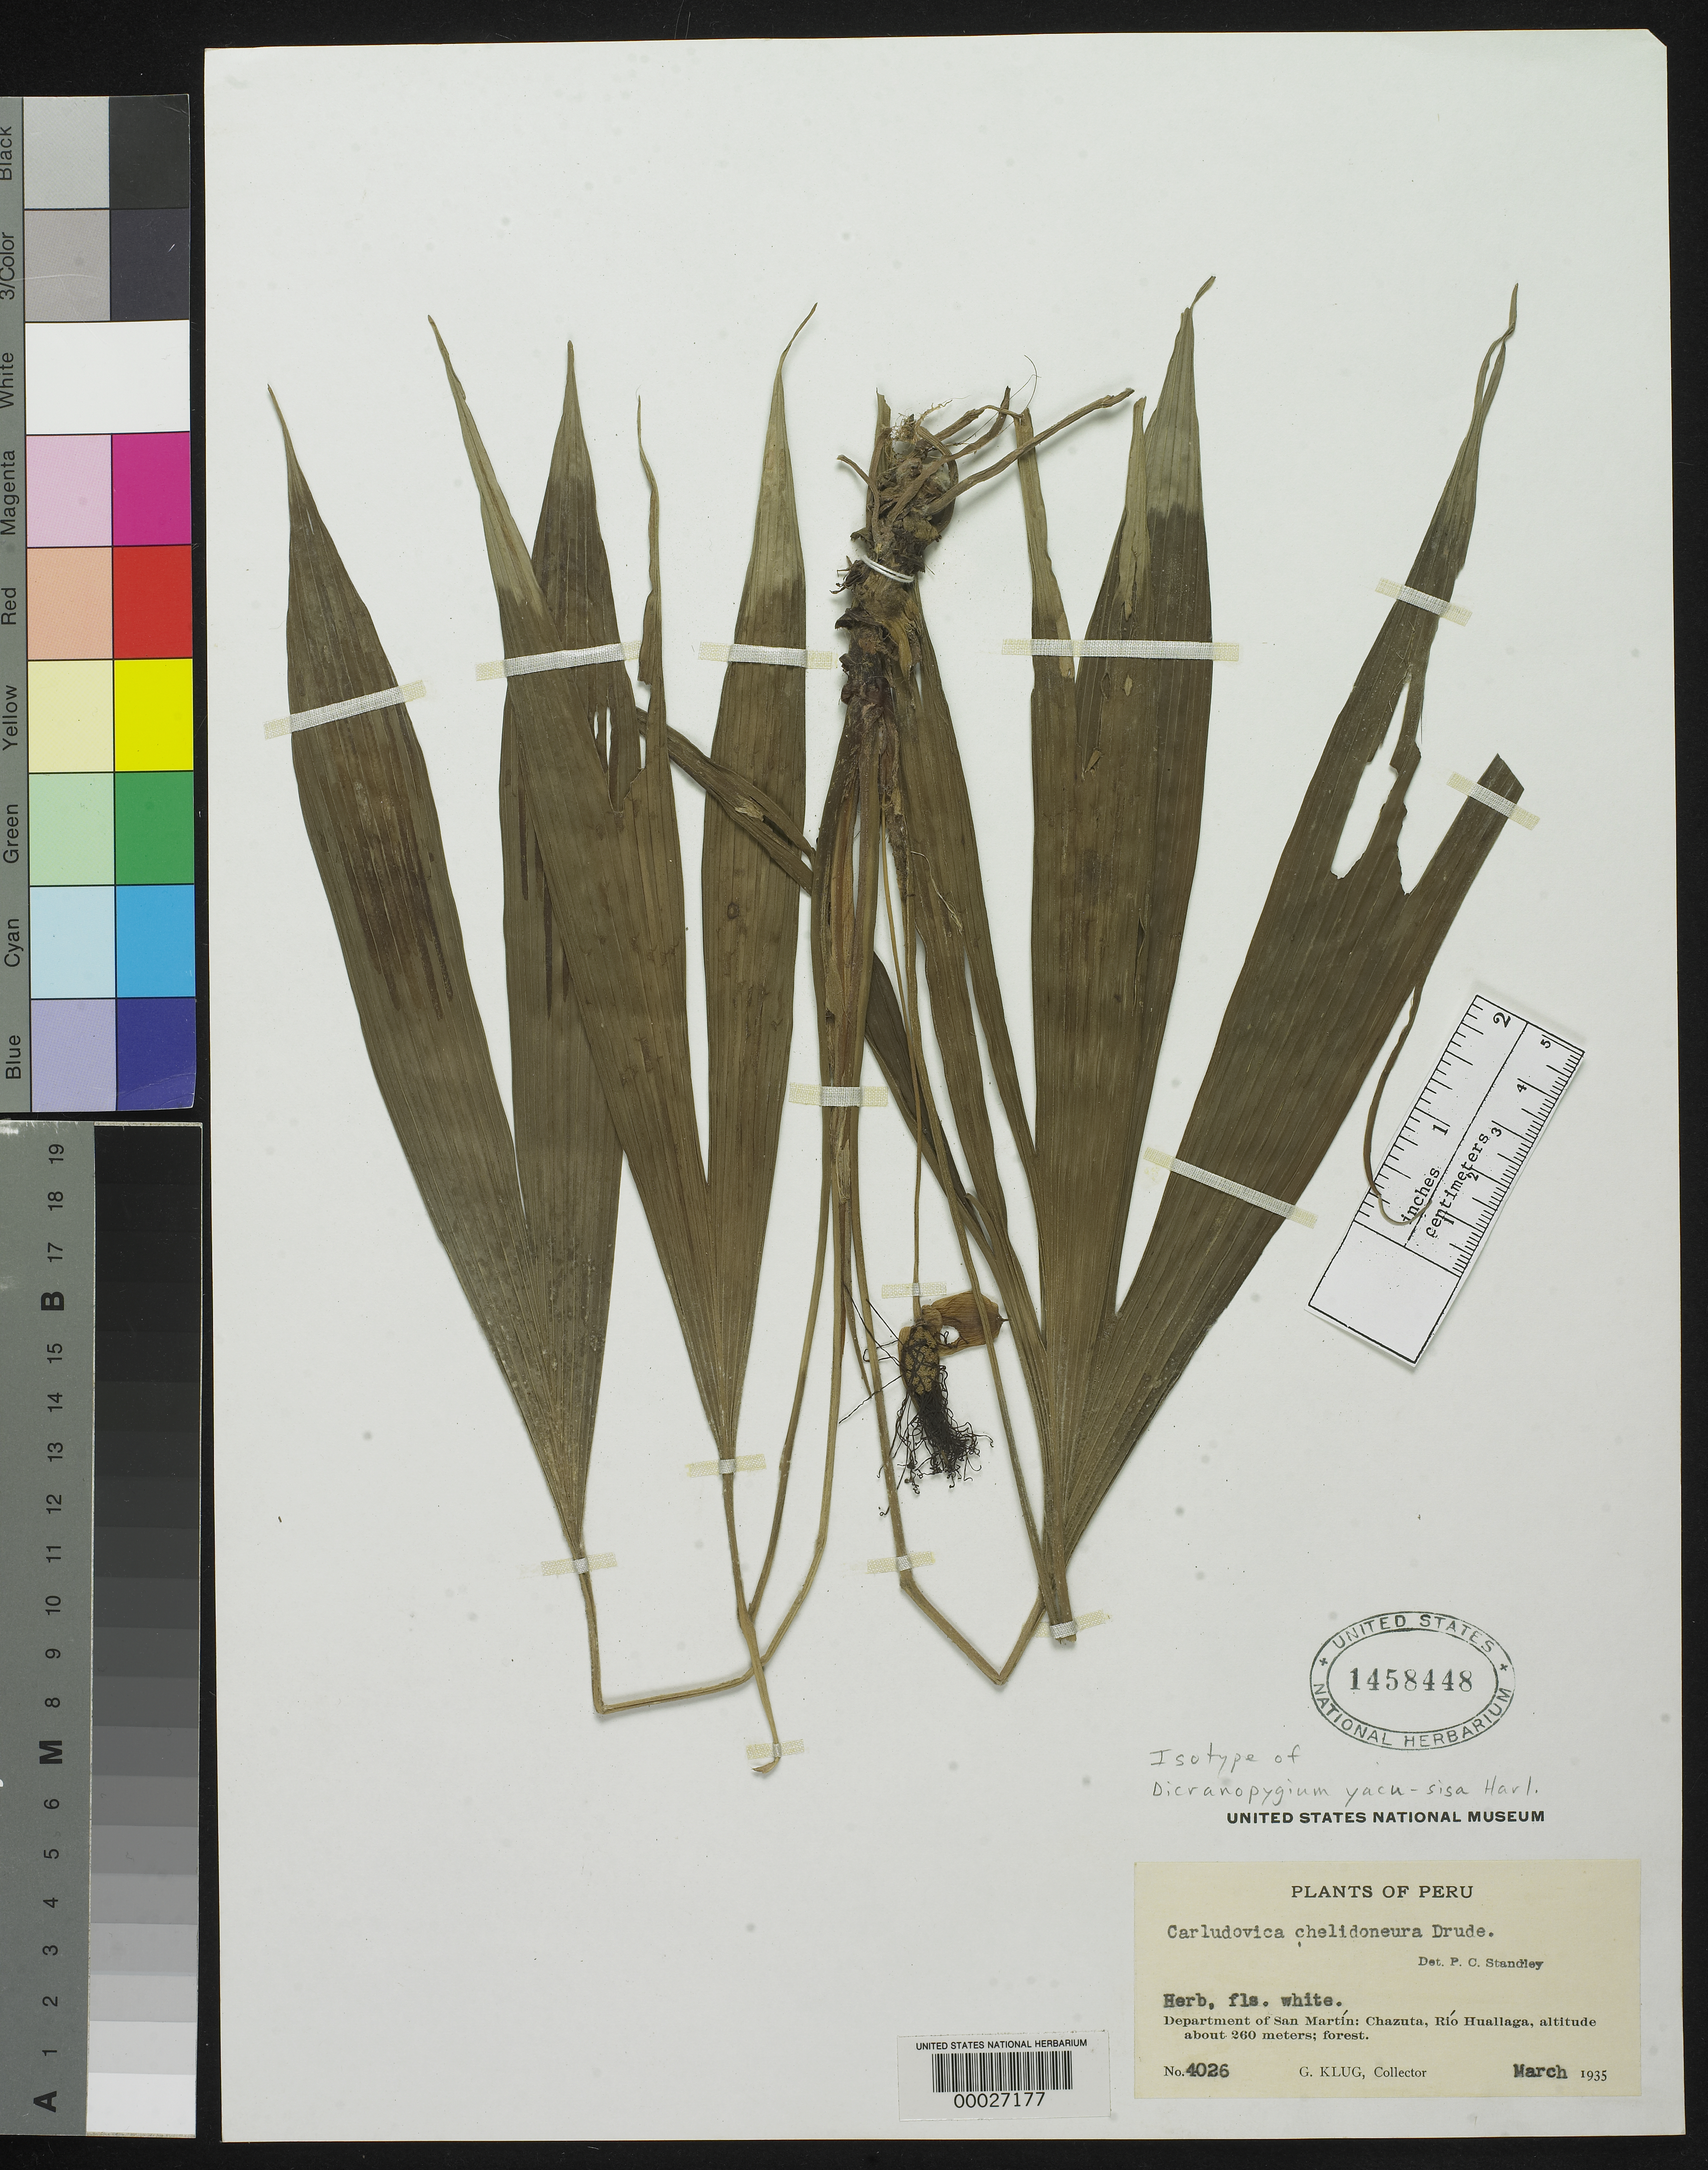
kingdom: Plantae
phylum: Tracheophyta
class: Liliopsida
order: Pandanales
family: Cyclanthaceae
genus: Dicranopygium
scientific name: Dicranopygium yacu-sisa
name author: Harling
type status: Isotype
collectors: G. Klug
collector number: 4026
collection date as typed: Mar 1935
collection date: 1935-03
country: Peru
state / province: San Martín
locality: Chasuta, Rio Huallaga.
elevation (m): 260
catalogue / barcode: US 1458448